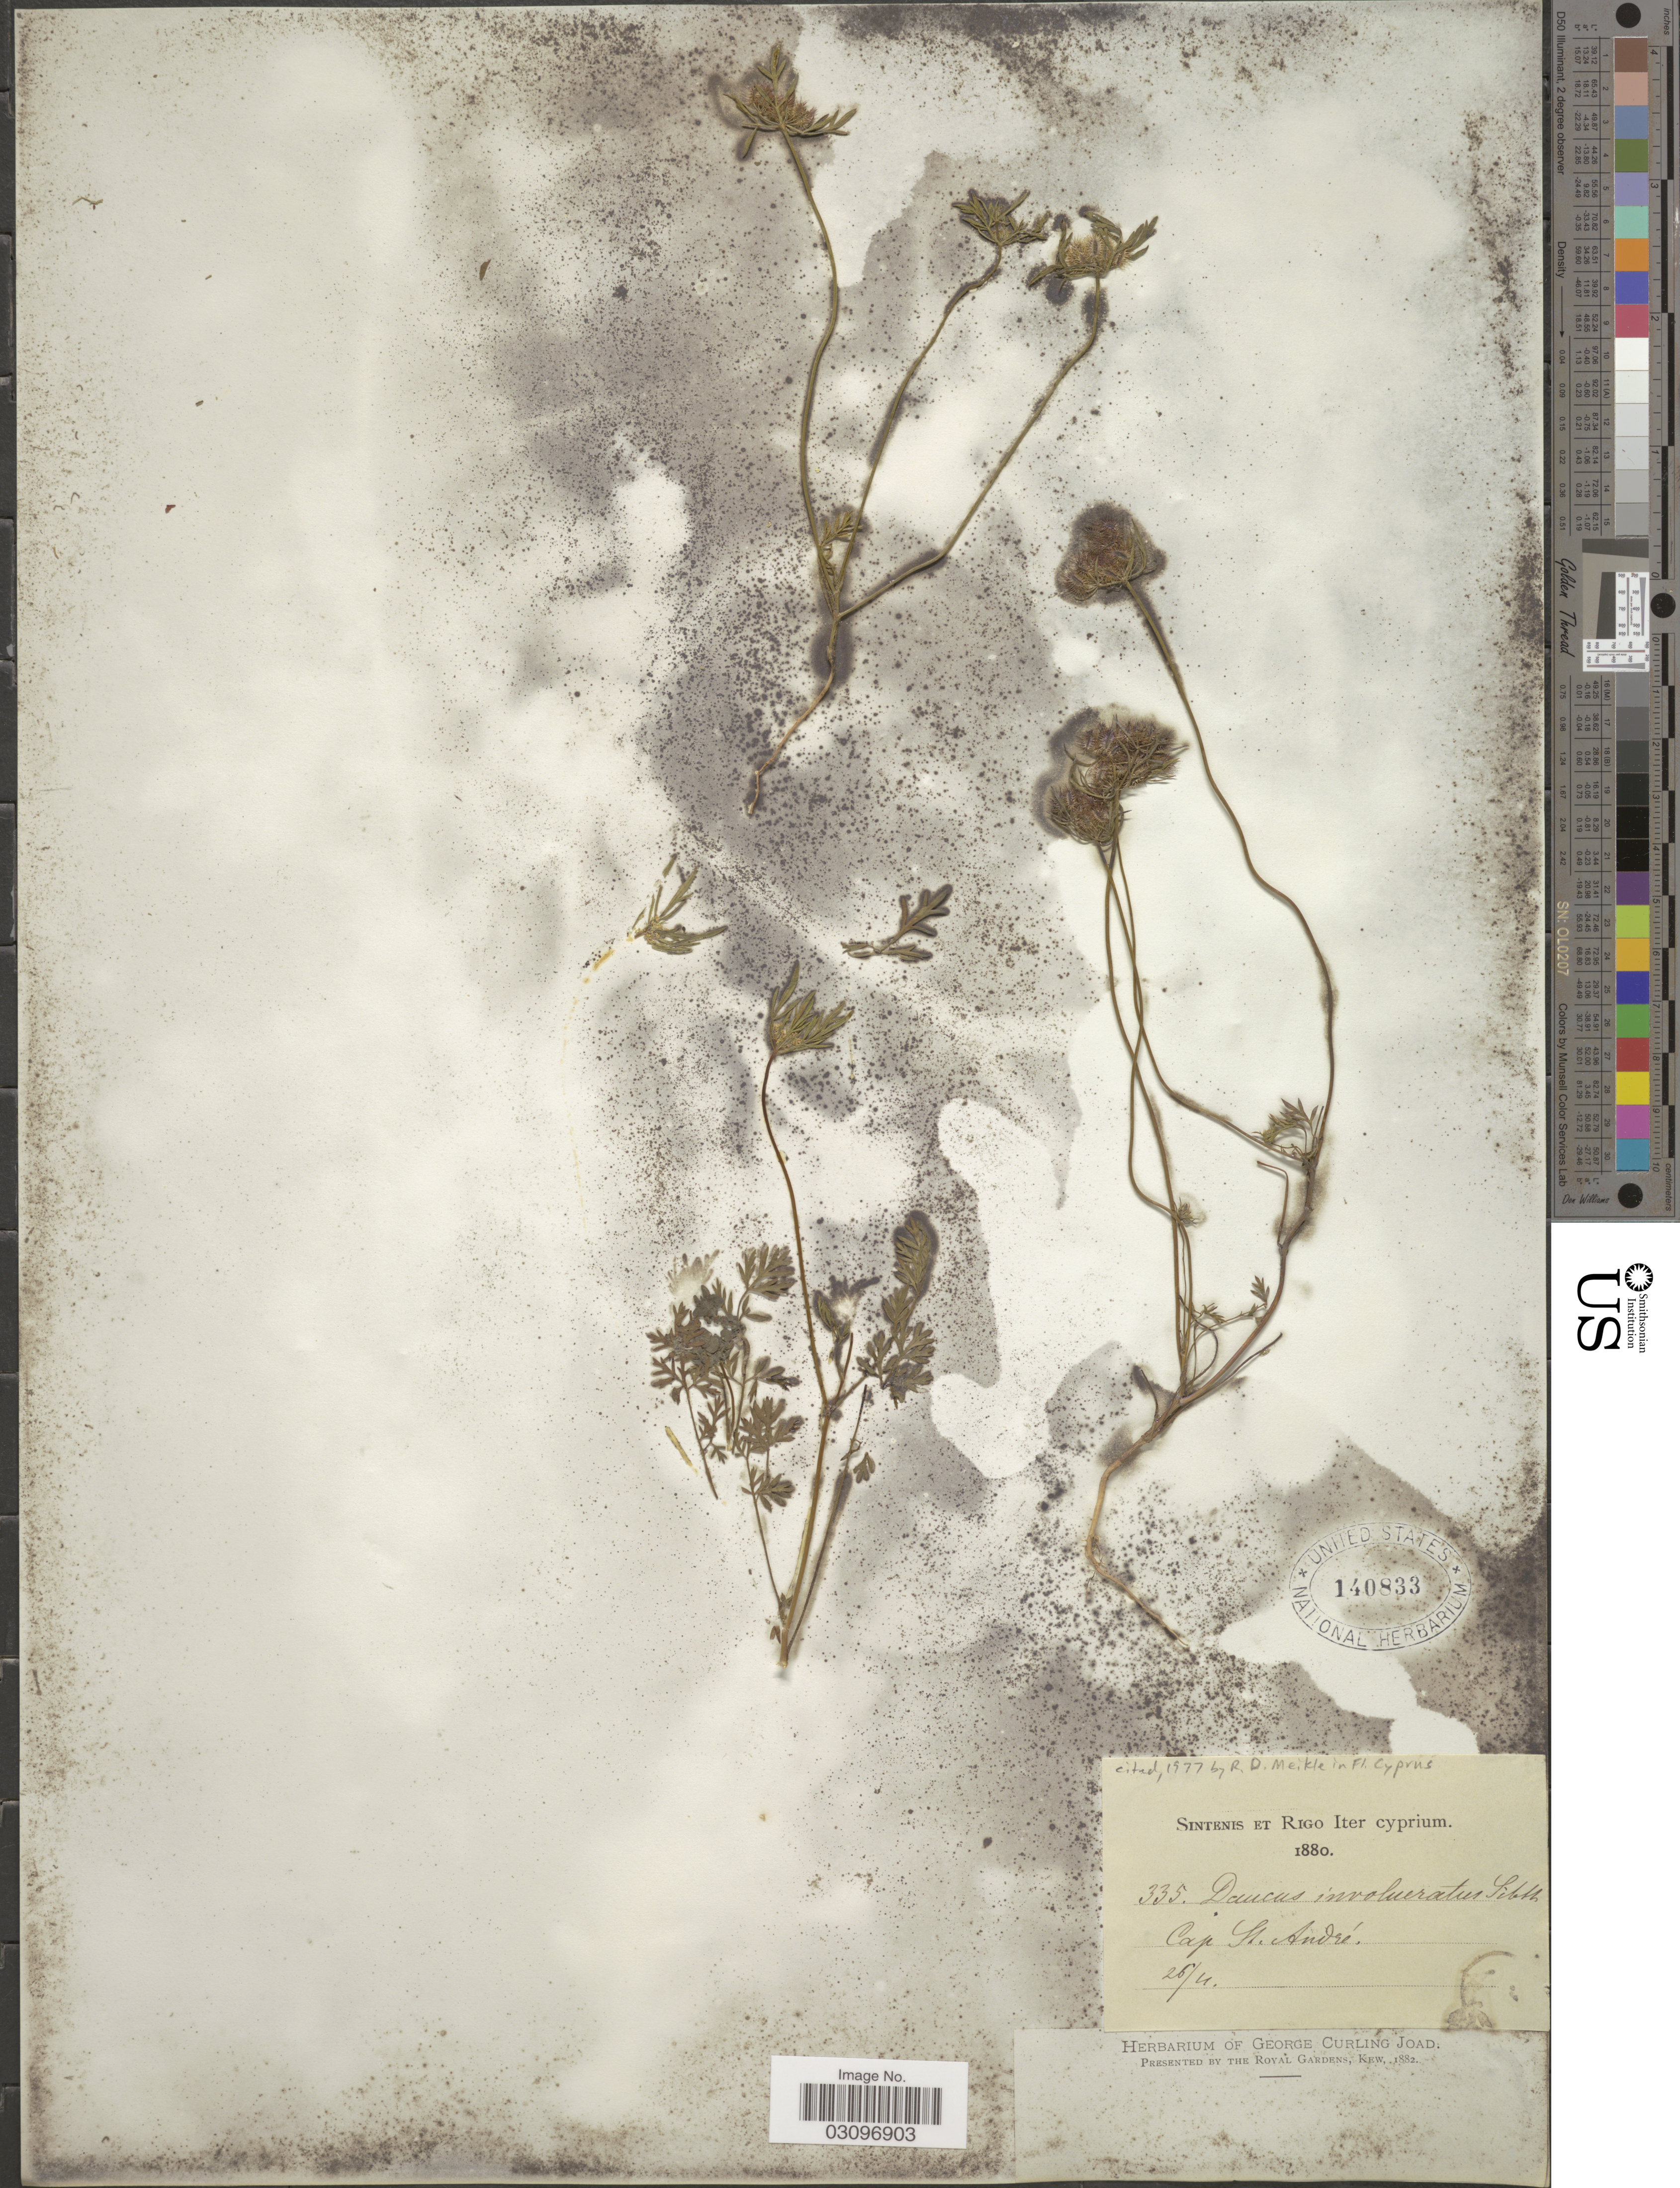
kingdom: Plantae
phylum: Tracheophyta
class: Magnoliopsida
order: Apiales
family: Apiaceae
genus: Daucus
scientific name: Daucus involucratus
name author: Sm.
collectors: -. Sintenis & -- Rigo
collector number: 335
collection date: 1880-04-26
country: Cyprus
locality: Cyprium. Cap St. André.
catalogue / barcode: US 140833